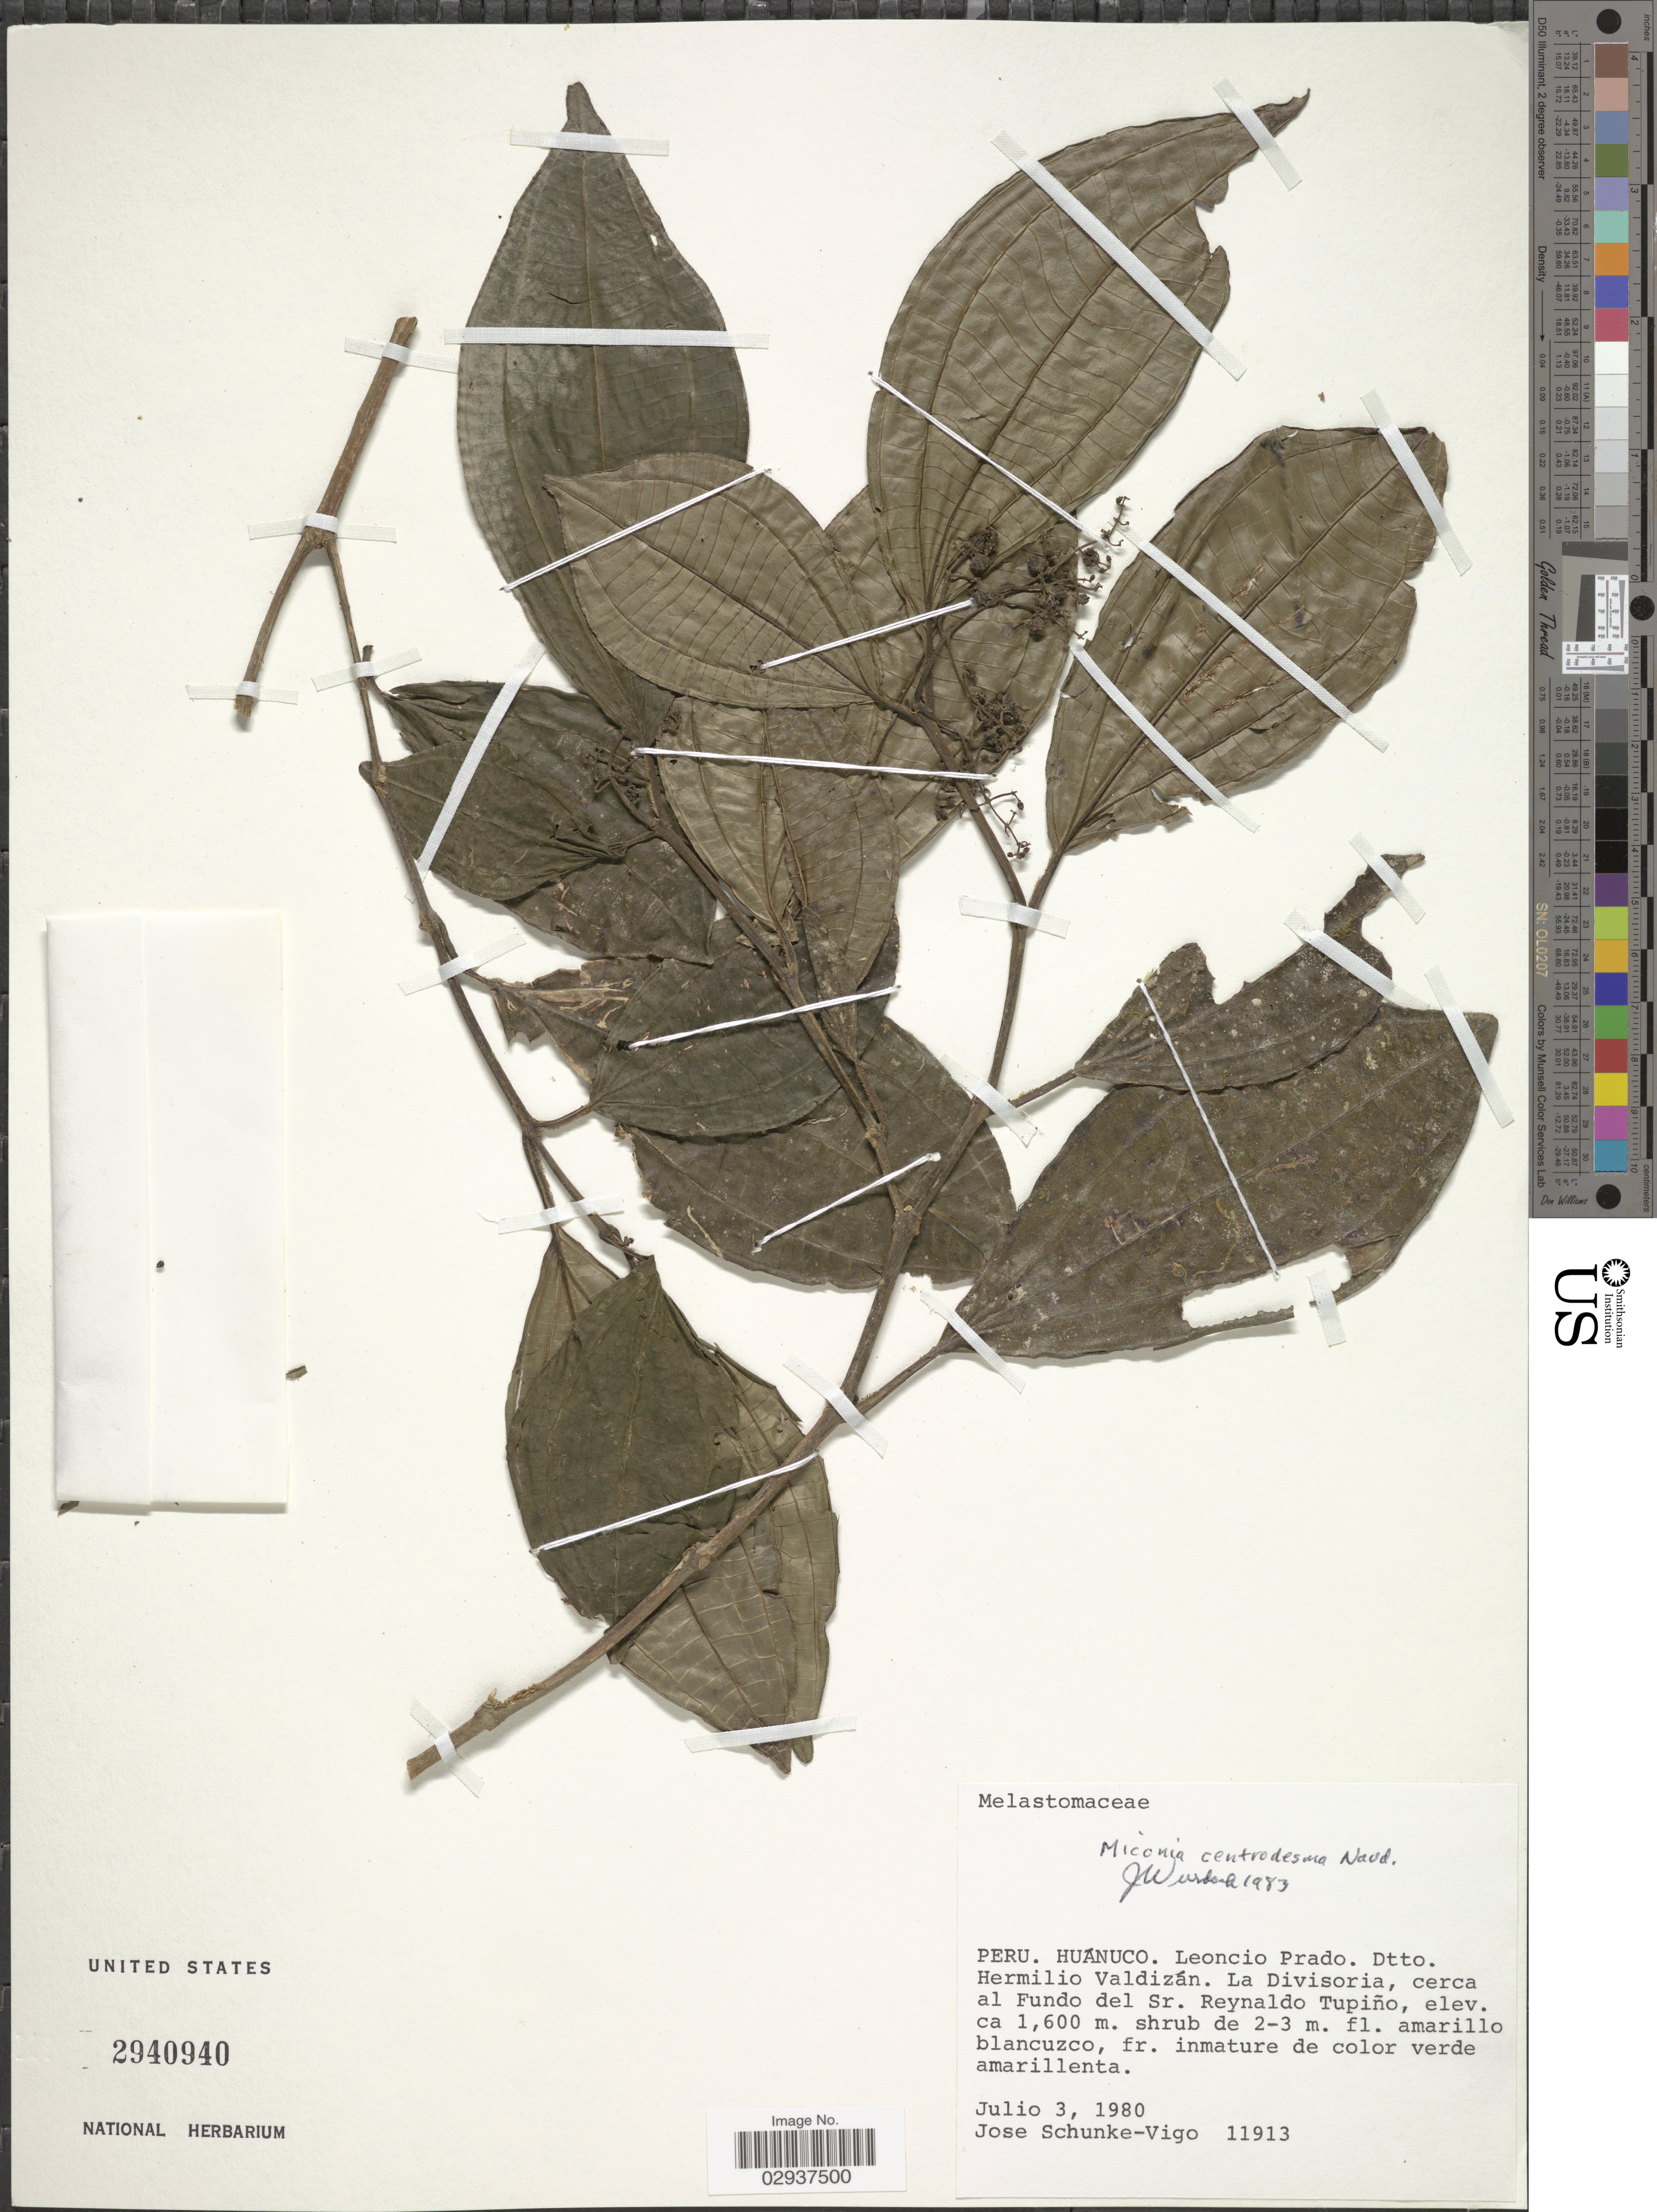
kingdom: Plantae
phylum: Tracheophyta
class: Magnoliopsida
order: Myrtales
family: Melastomataceae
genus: Miconia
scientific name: Miconia centrodesma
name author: Naudin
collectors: J. Schunke Vigo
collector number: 11913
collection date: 1980-07-03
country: Peru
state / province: Huánuco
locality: Leoncio Prado. Dtto. Hermilio Valdizán. La Divisoria, cerca al Fundo del Sr. Reynaldo Tupiño.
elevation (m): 1600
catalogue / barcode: US 2940940